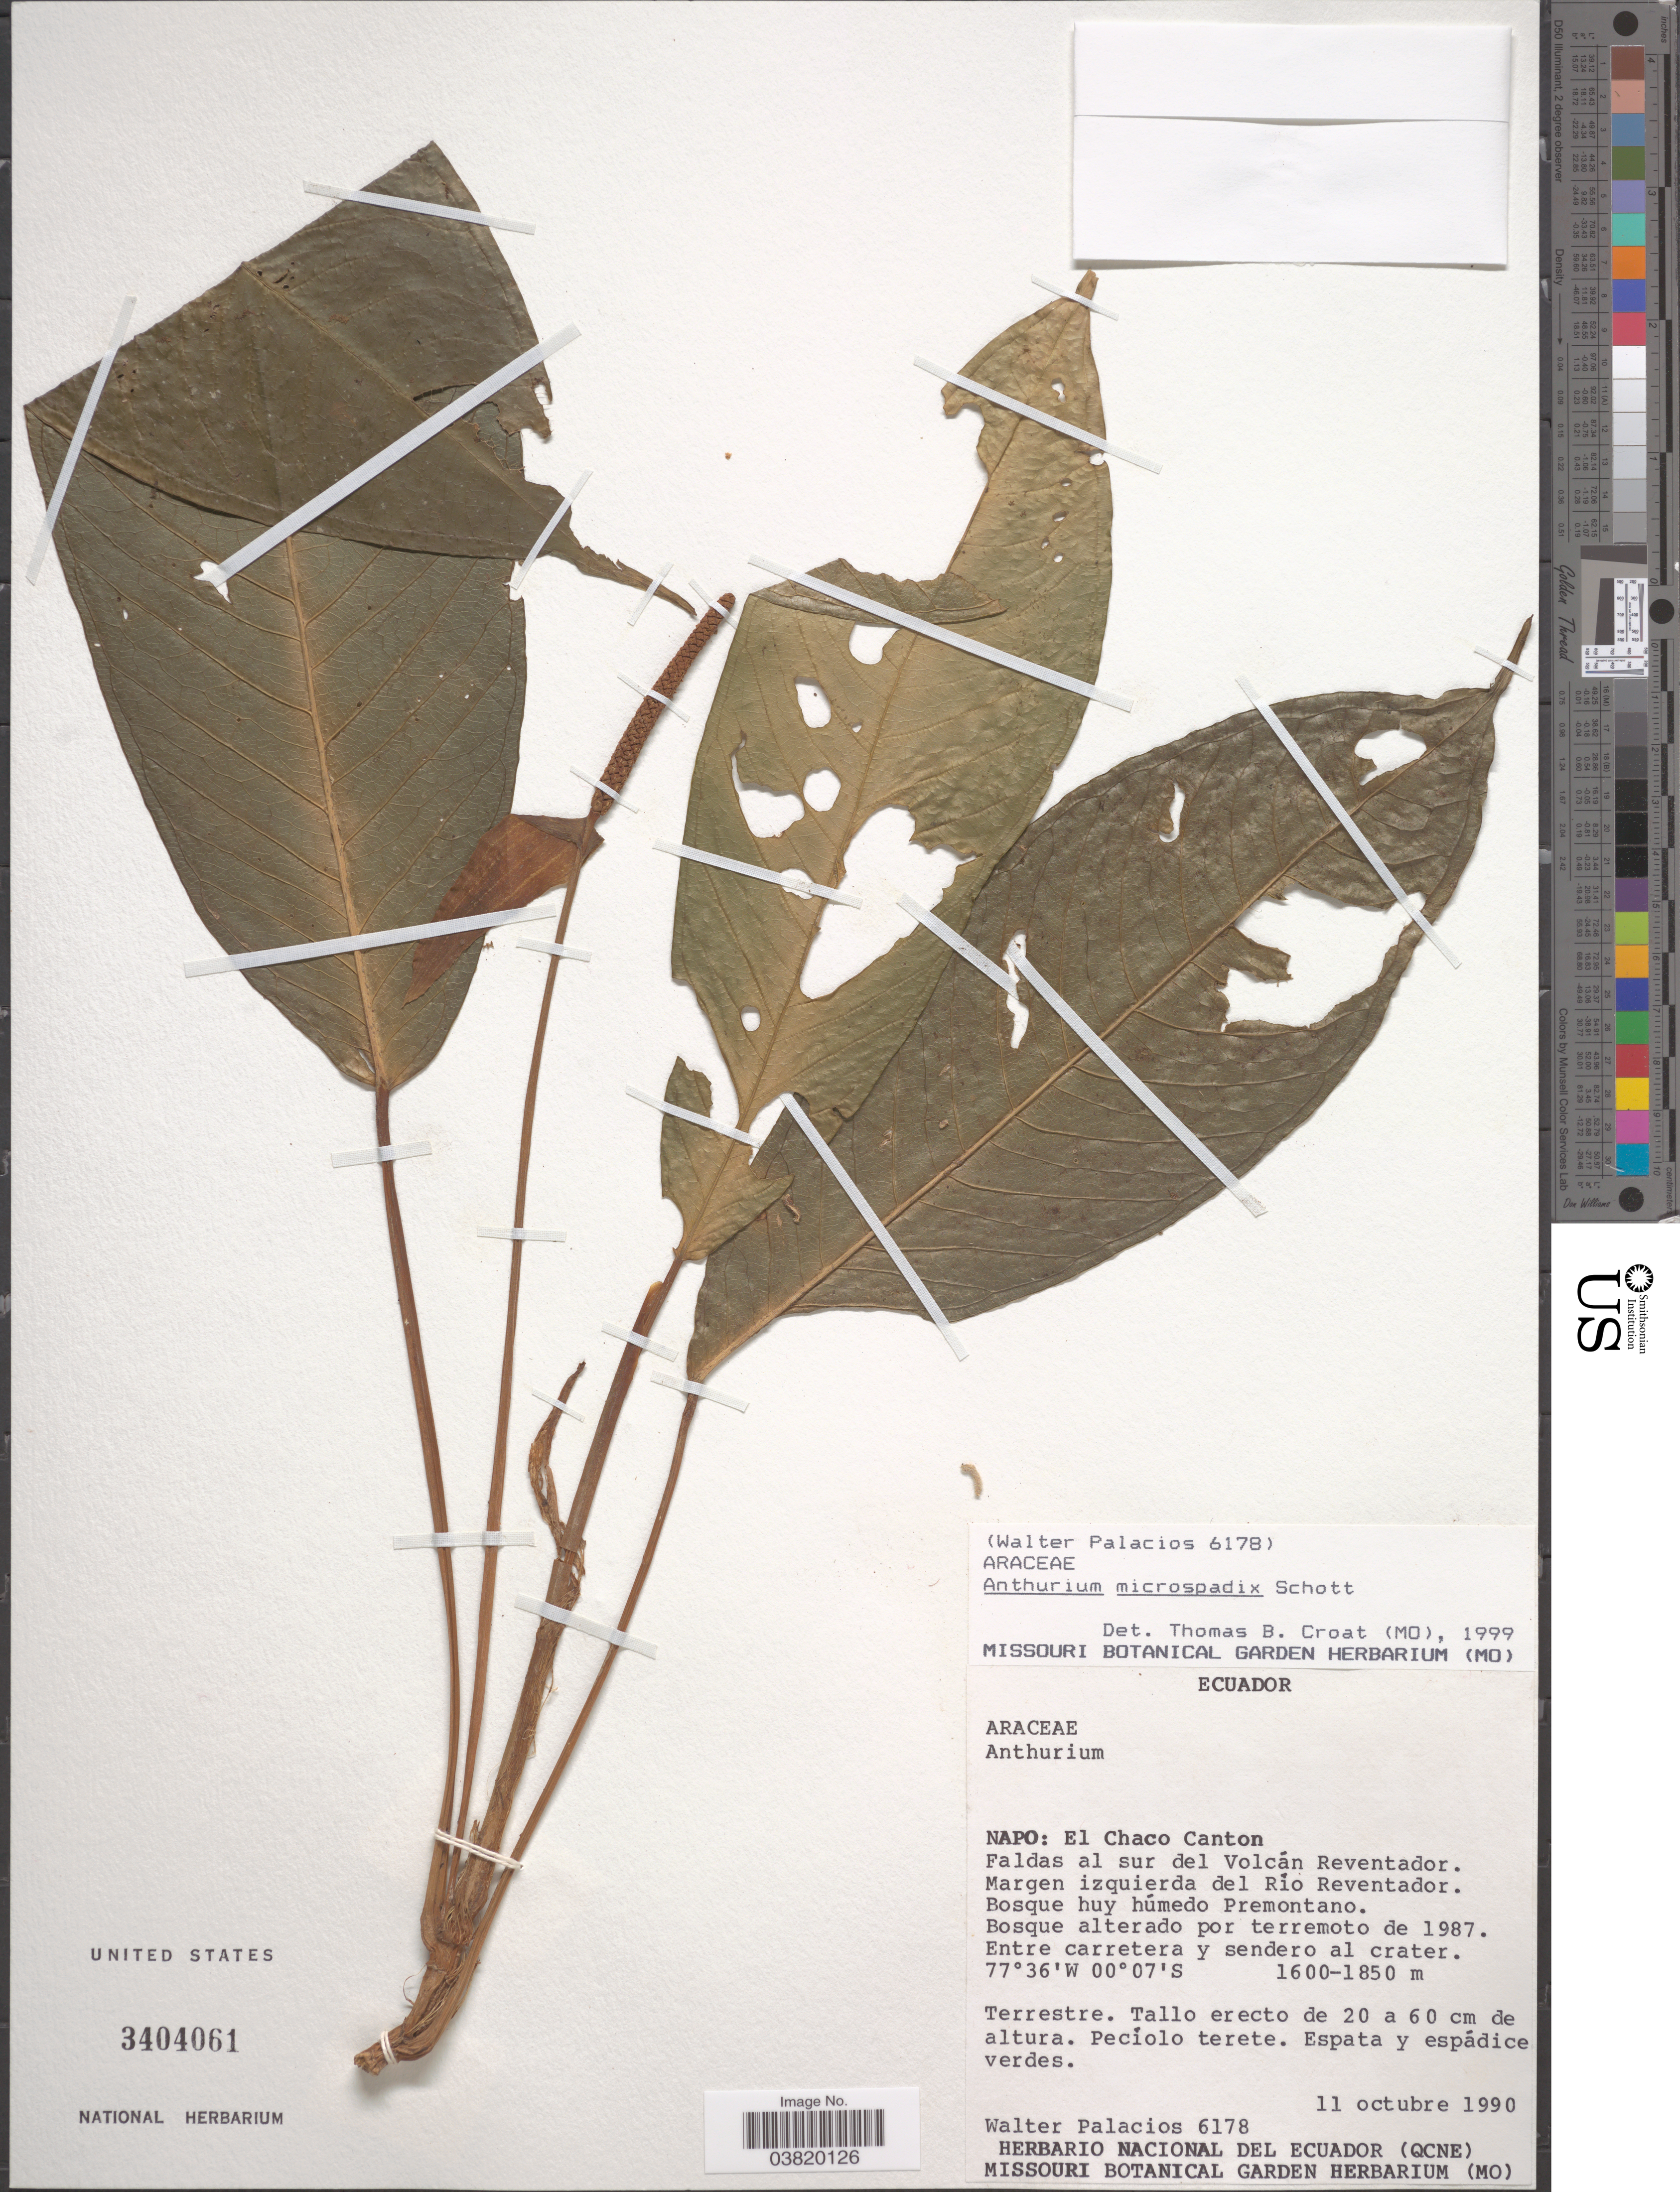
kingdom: Plantae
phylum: Tracheophyta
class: Liliopsida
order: Alismatales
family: Araceae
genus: Anthurium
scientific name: Anthurium microspadix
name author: Schott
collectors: W. Palacios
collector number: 6178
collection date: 1990-10-11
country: Ecuador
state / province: Napo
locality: El Chaco Canton. Faldas al sur del Volcán Reventador. Margen izquierda del Rio Reventador.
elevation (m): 1600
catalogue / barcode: US 3404061